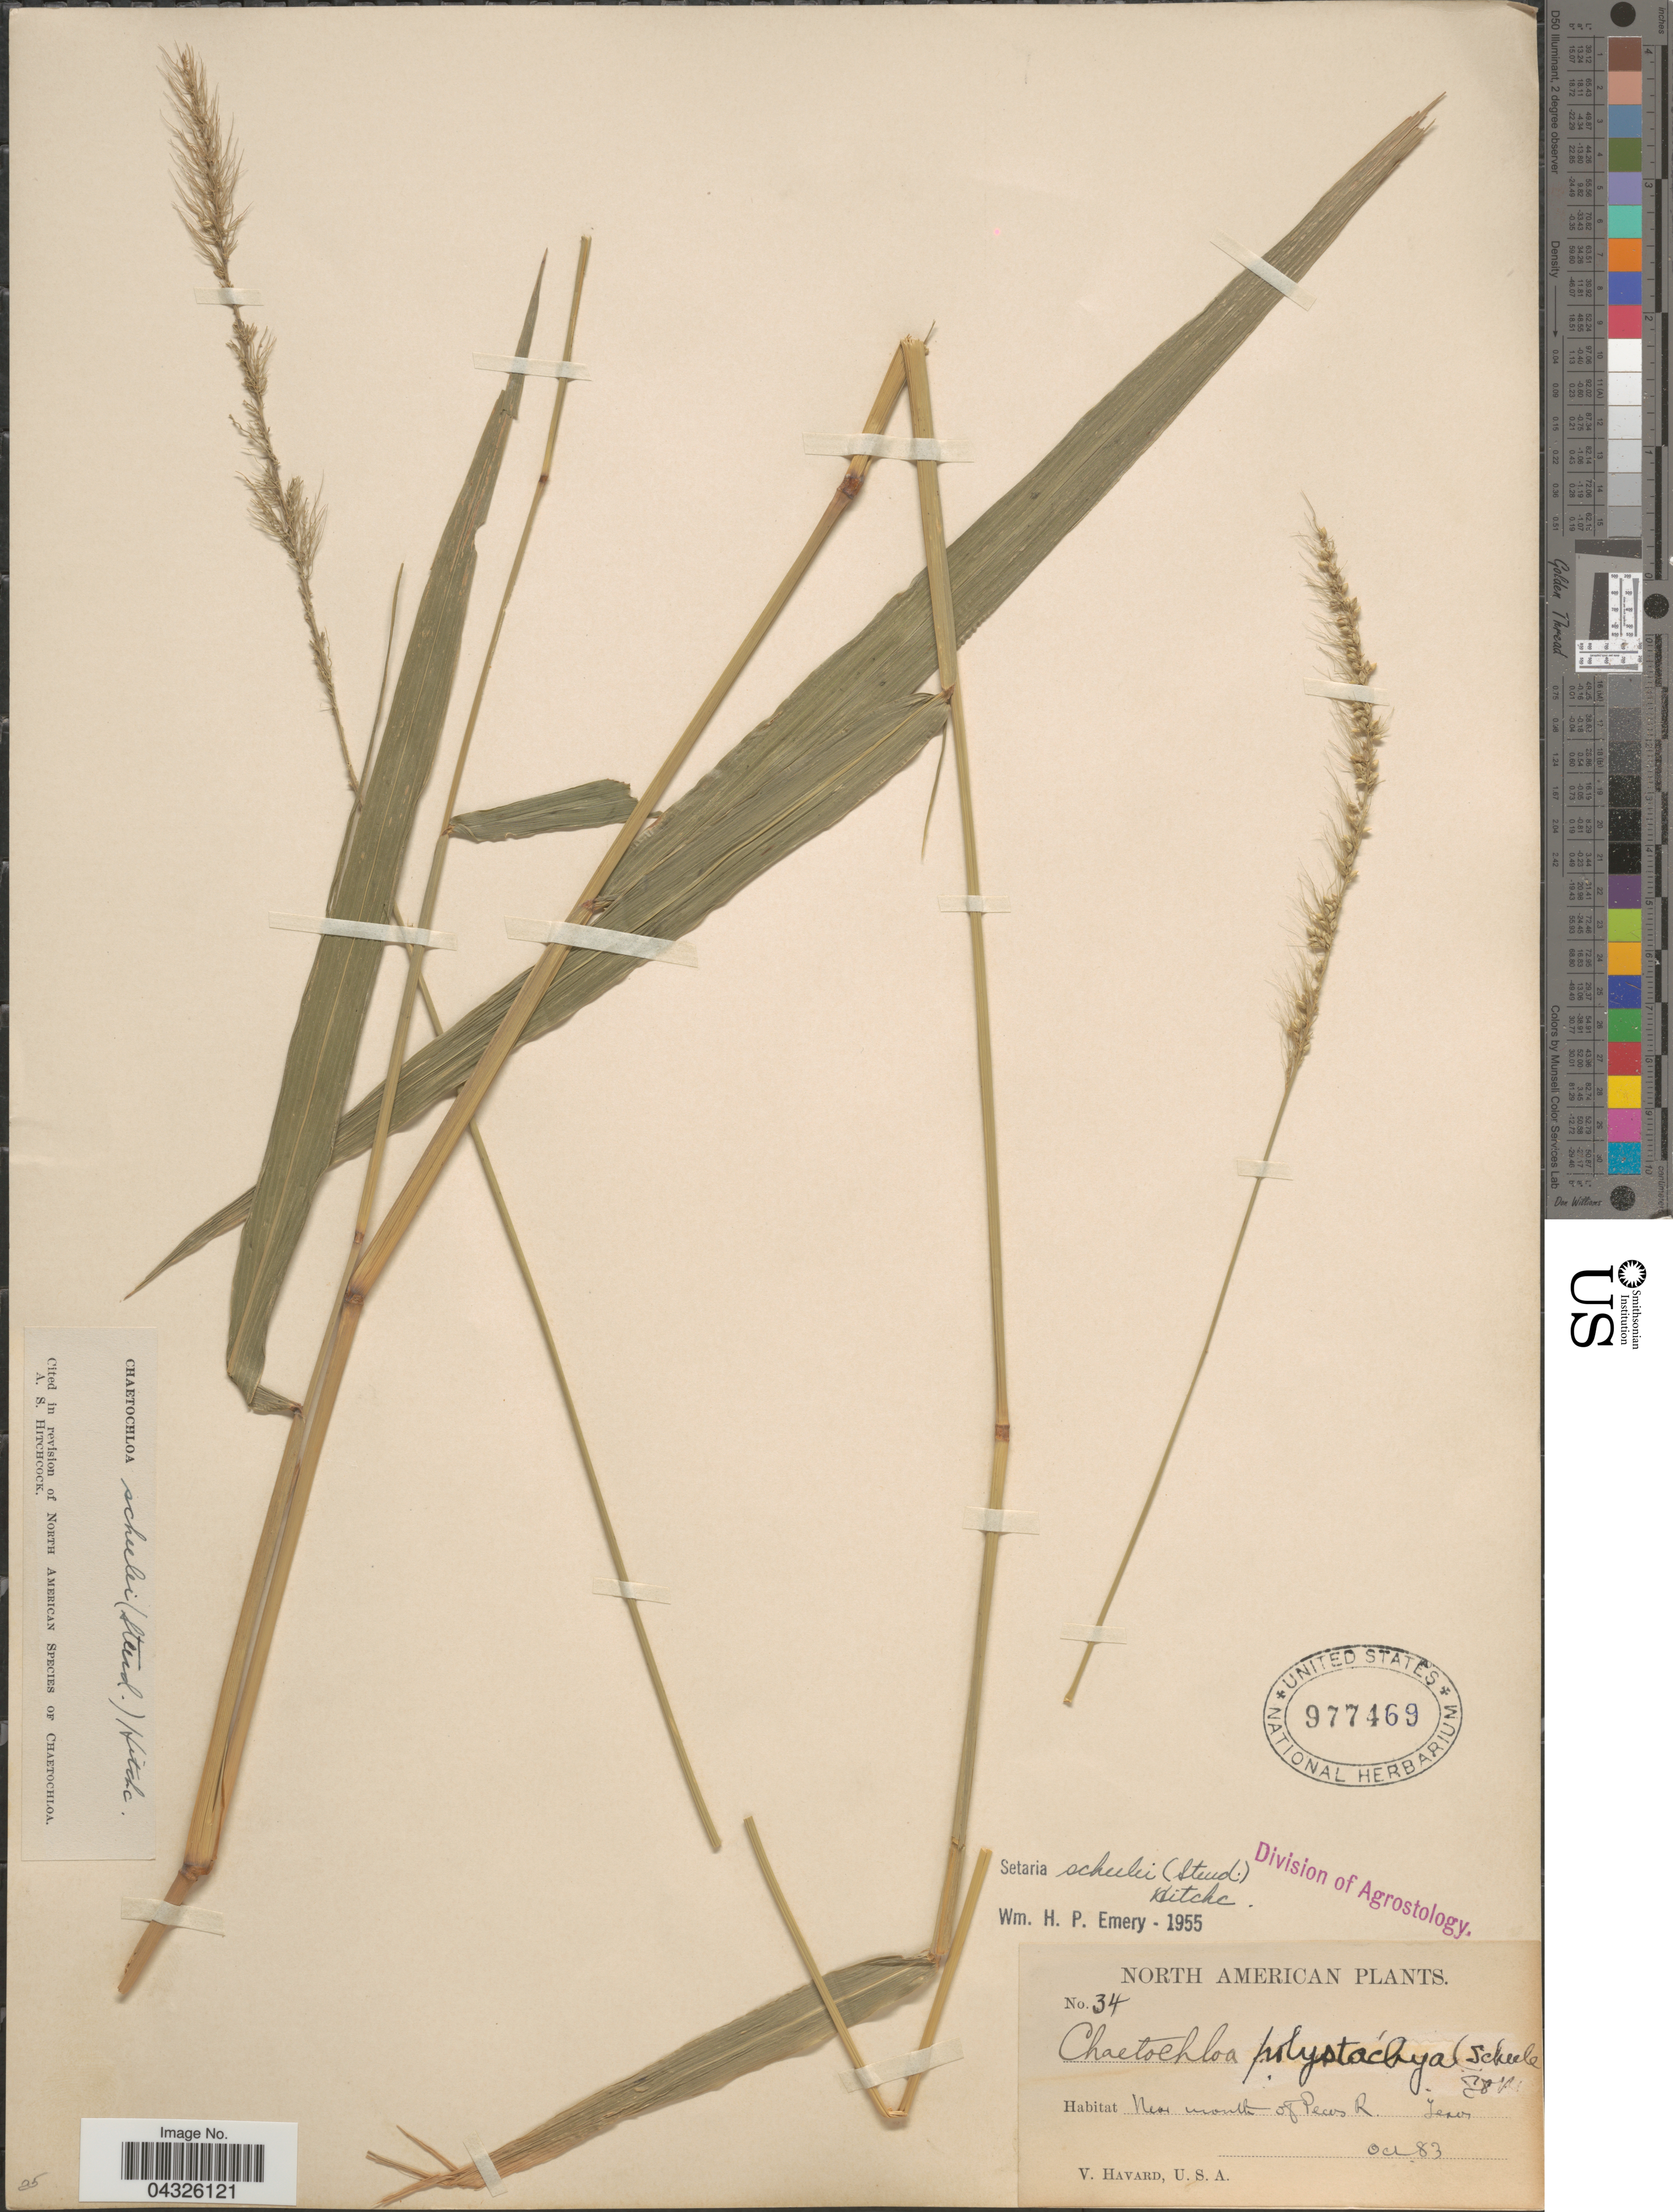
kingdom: Plantae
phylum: Tracheophyta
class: Liliopsida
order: Poales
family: Poaceae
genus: Setaria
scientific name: Setaria scheelei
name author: (Steud.) Hitchc.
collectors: V. Havard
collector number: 34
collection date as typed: Transcribed d/m/y: /10/83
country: United States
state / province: Texas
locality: Near mouth of Pecos R.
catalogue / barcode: US 977469